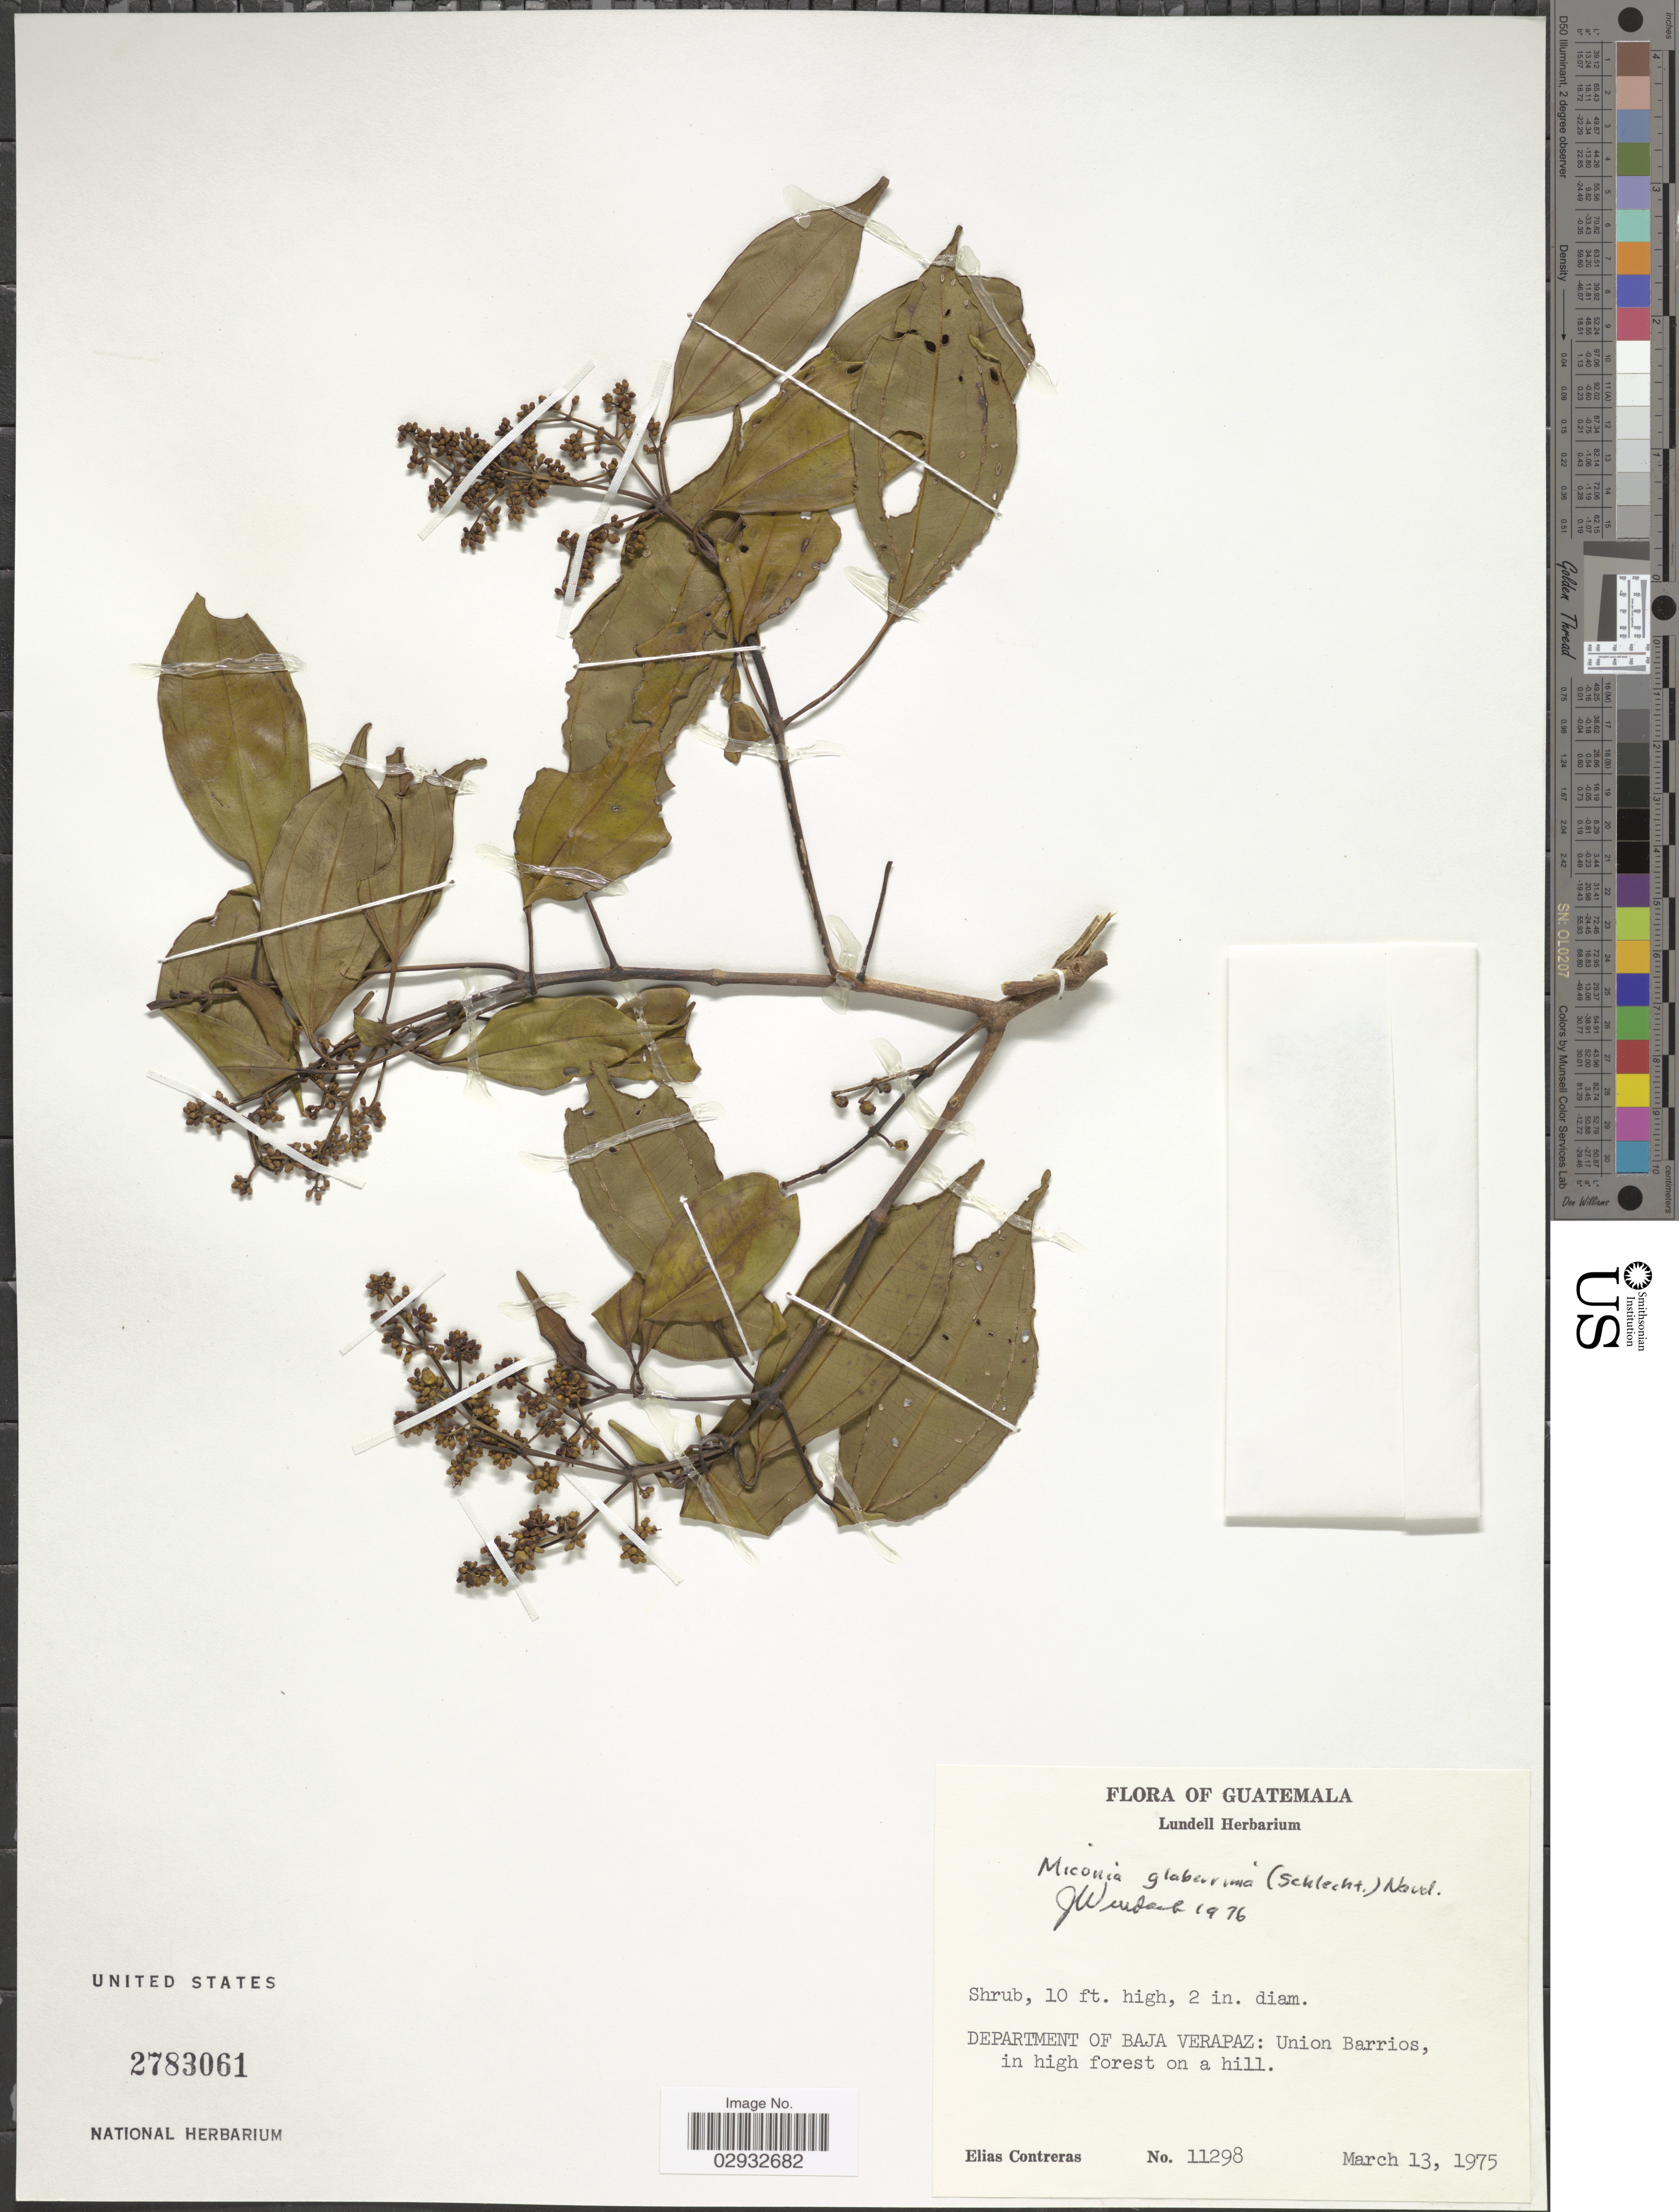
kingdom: Plantae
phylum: Tracheophyta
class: Magnoliopsida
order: Myrtales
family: Melastomataceae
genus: Miconia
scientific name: Miconia glaberrima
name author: (Schltdl.) Naudin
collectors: E. Contreras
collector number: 11298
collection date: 1975-03-13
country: Guatemala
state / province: Baja Verapaz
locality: Department of Baja Verapaz: Union Barrios.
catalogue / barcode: US 2783061